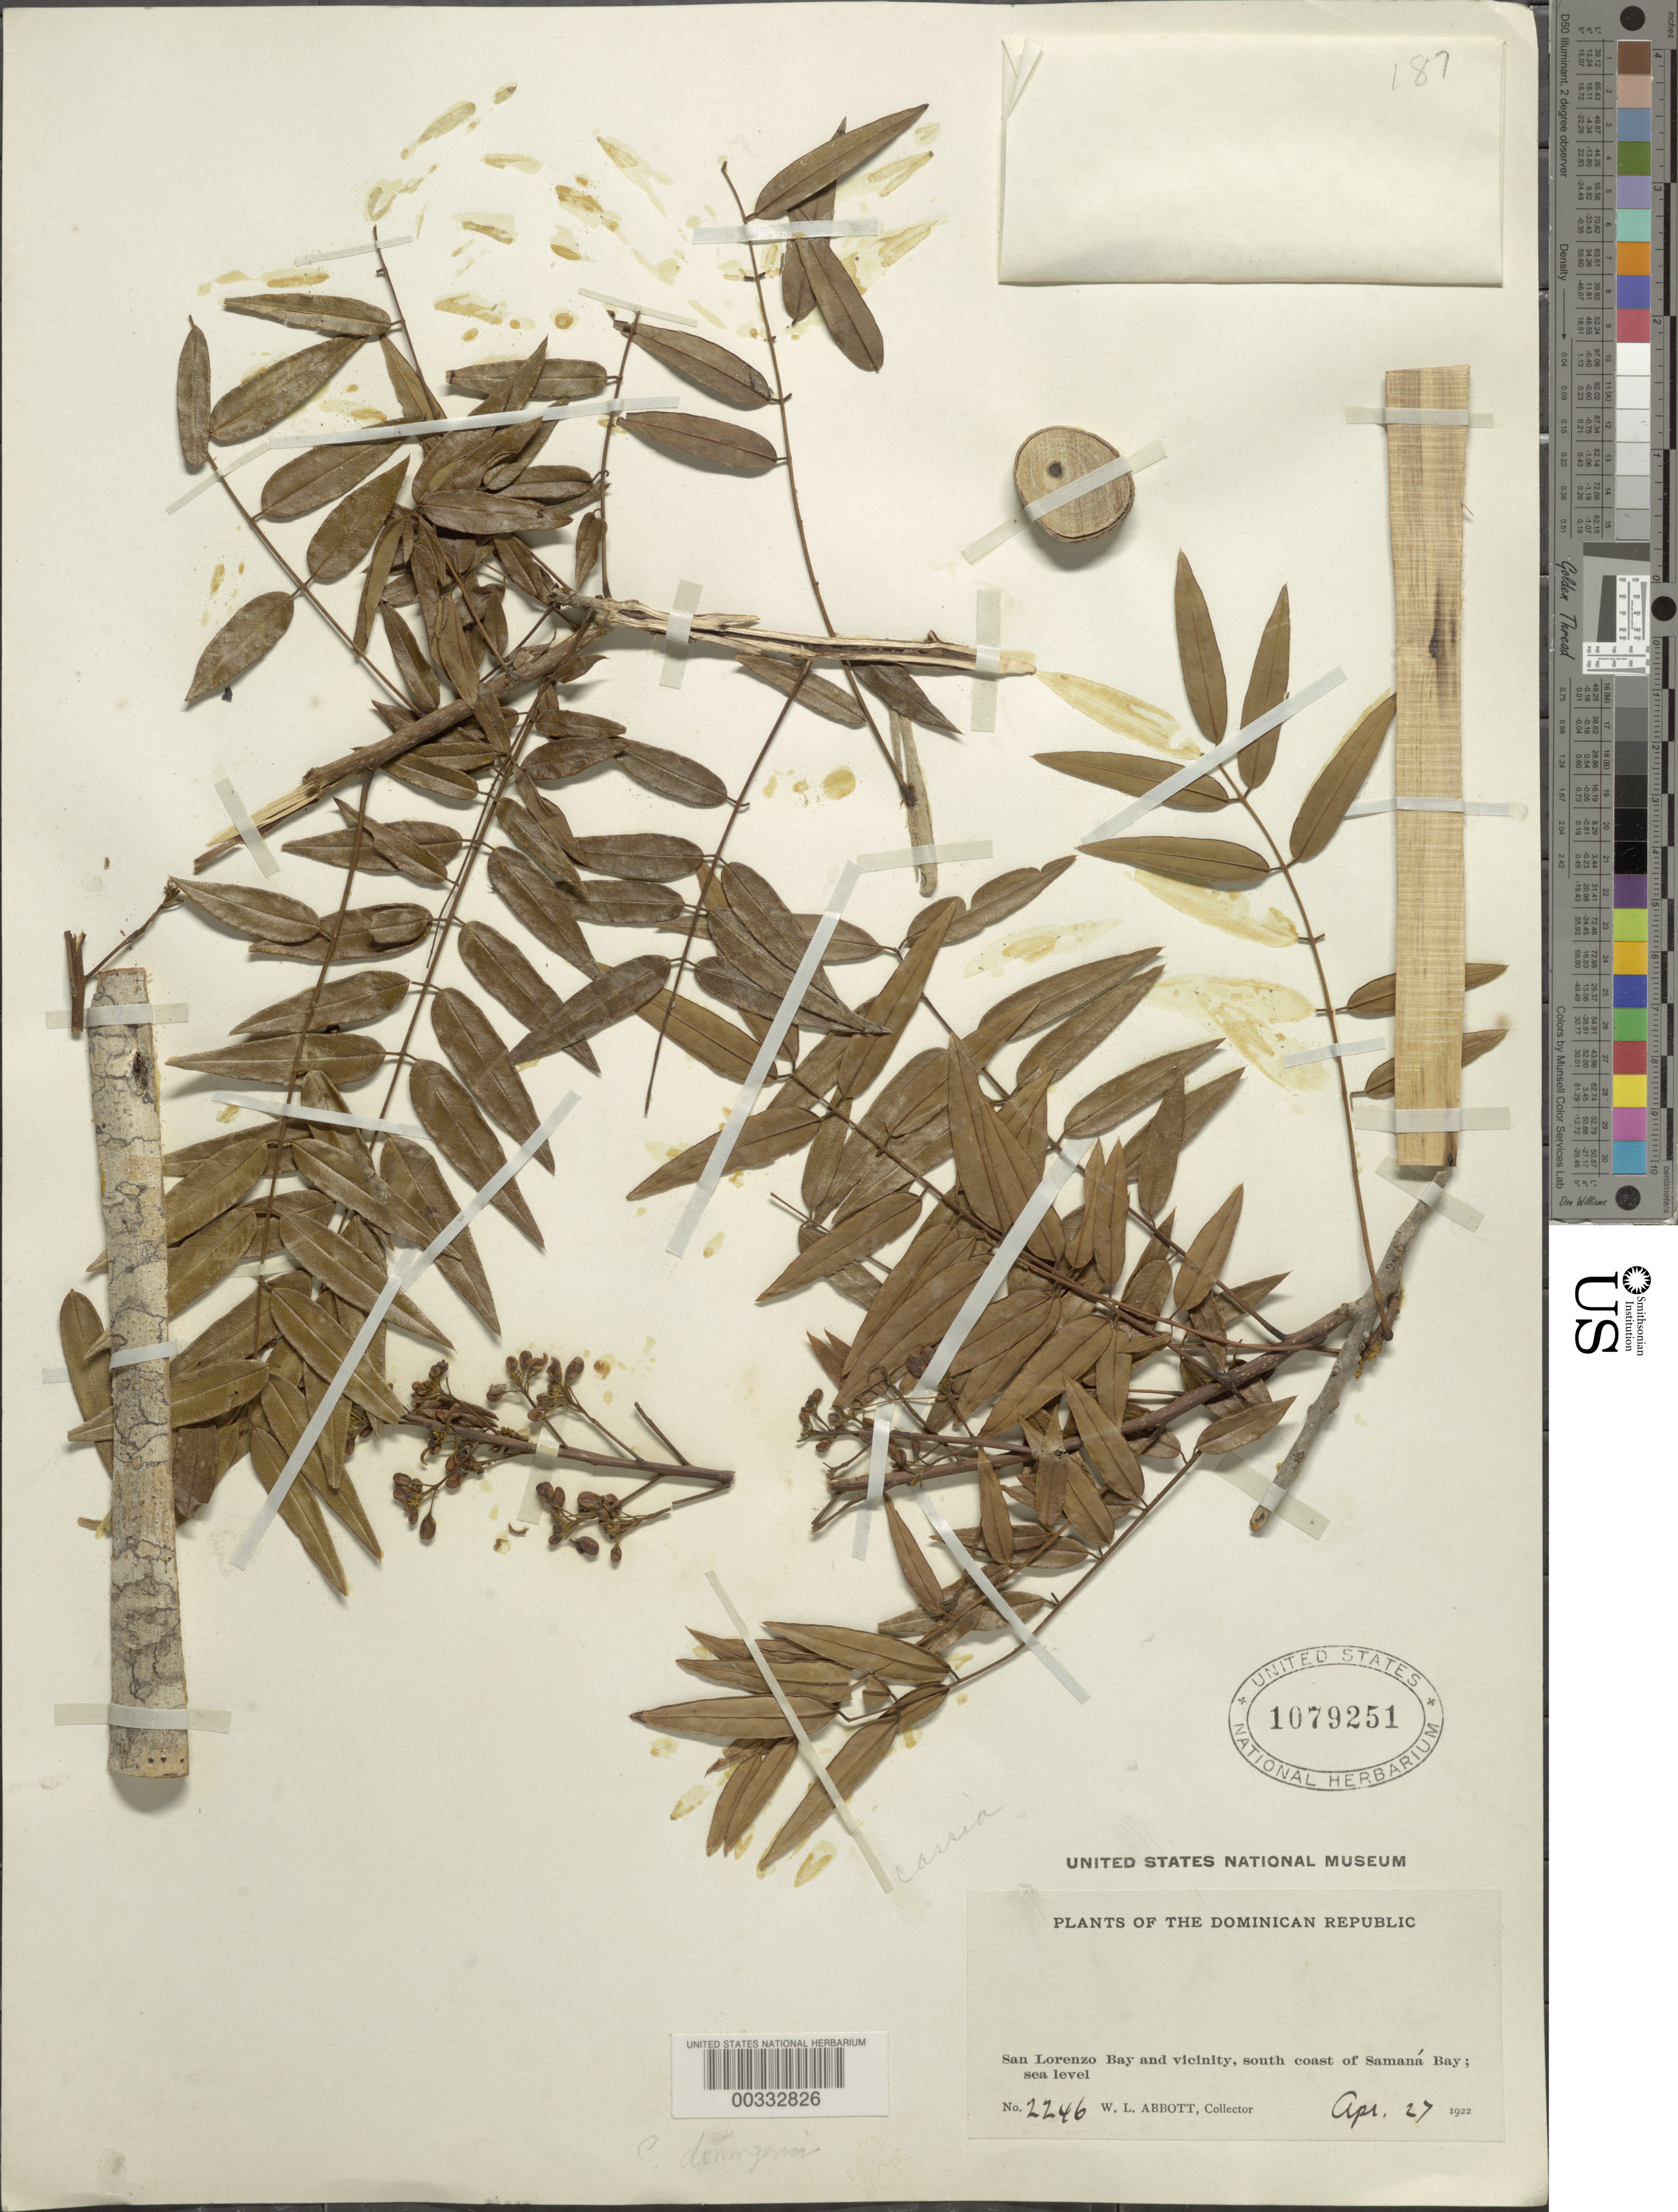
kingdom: Plantae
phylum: Tracheophyta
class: Magnoliopsida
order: Fabales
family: Fabaceae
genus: Senna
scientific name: Senna domingensis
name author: (Spreng.) H.S. Irwin & Barneby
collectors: W. L. Abbott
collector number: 2246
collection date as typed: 27 Apr 1922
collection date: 1922-04-27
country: Dominican Republic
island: Hispaniola Island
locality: San lorenzo bay and vicinity, s coast of samana bay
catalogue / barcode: US 1079251